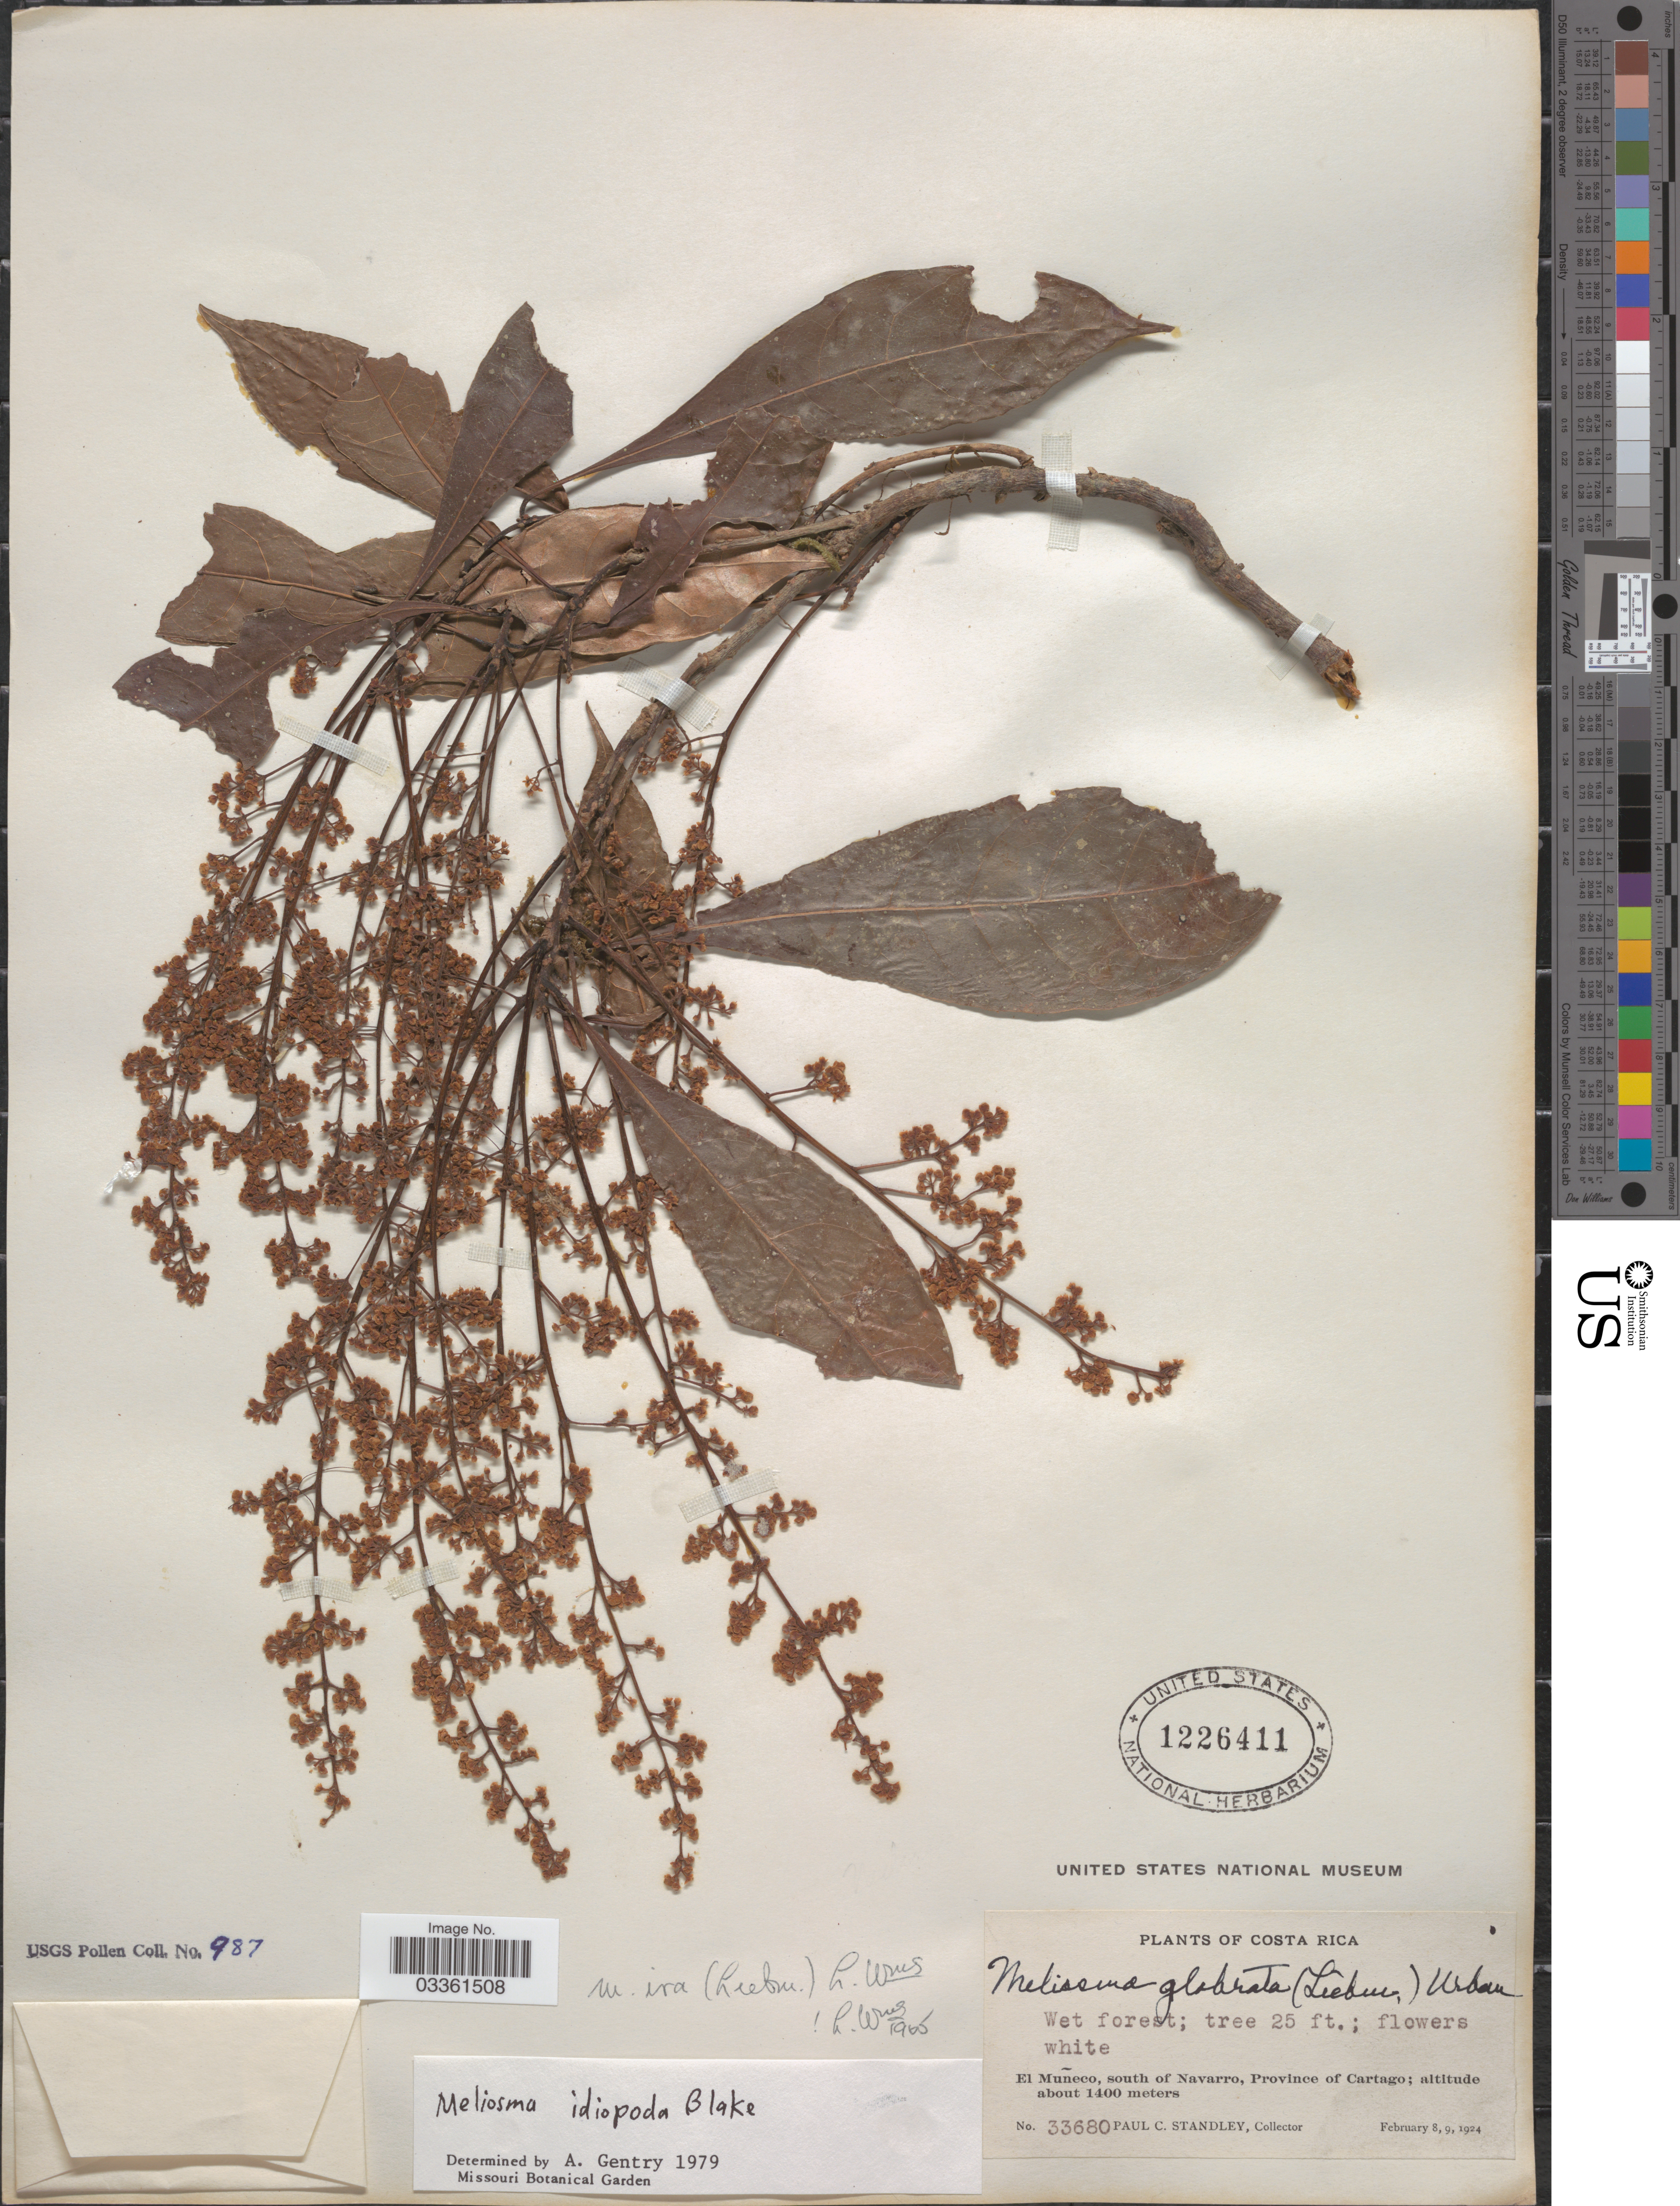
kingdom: Plantae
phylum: Tracheophyta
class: Magnoliopsida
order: Proteales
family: Sabiaceae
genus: Meliosma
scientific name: Meliosma idiopoda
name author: S.F. Blake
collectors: P. C. Standley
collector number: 33680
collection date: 1924-02-08/1924-02-09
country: Costa Rica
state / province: Cartago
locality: El Muñeco, south of Navarro.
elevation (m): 1400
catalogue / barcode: US 1226411